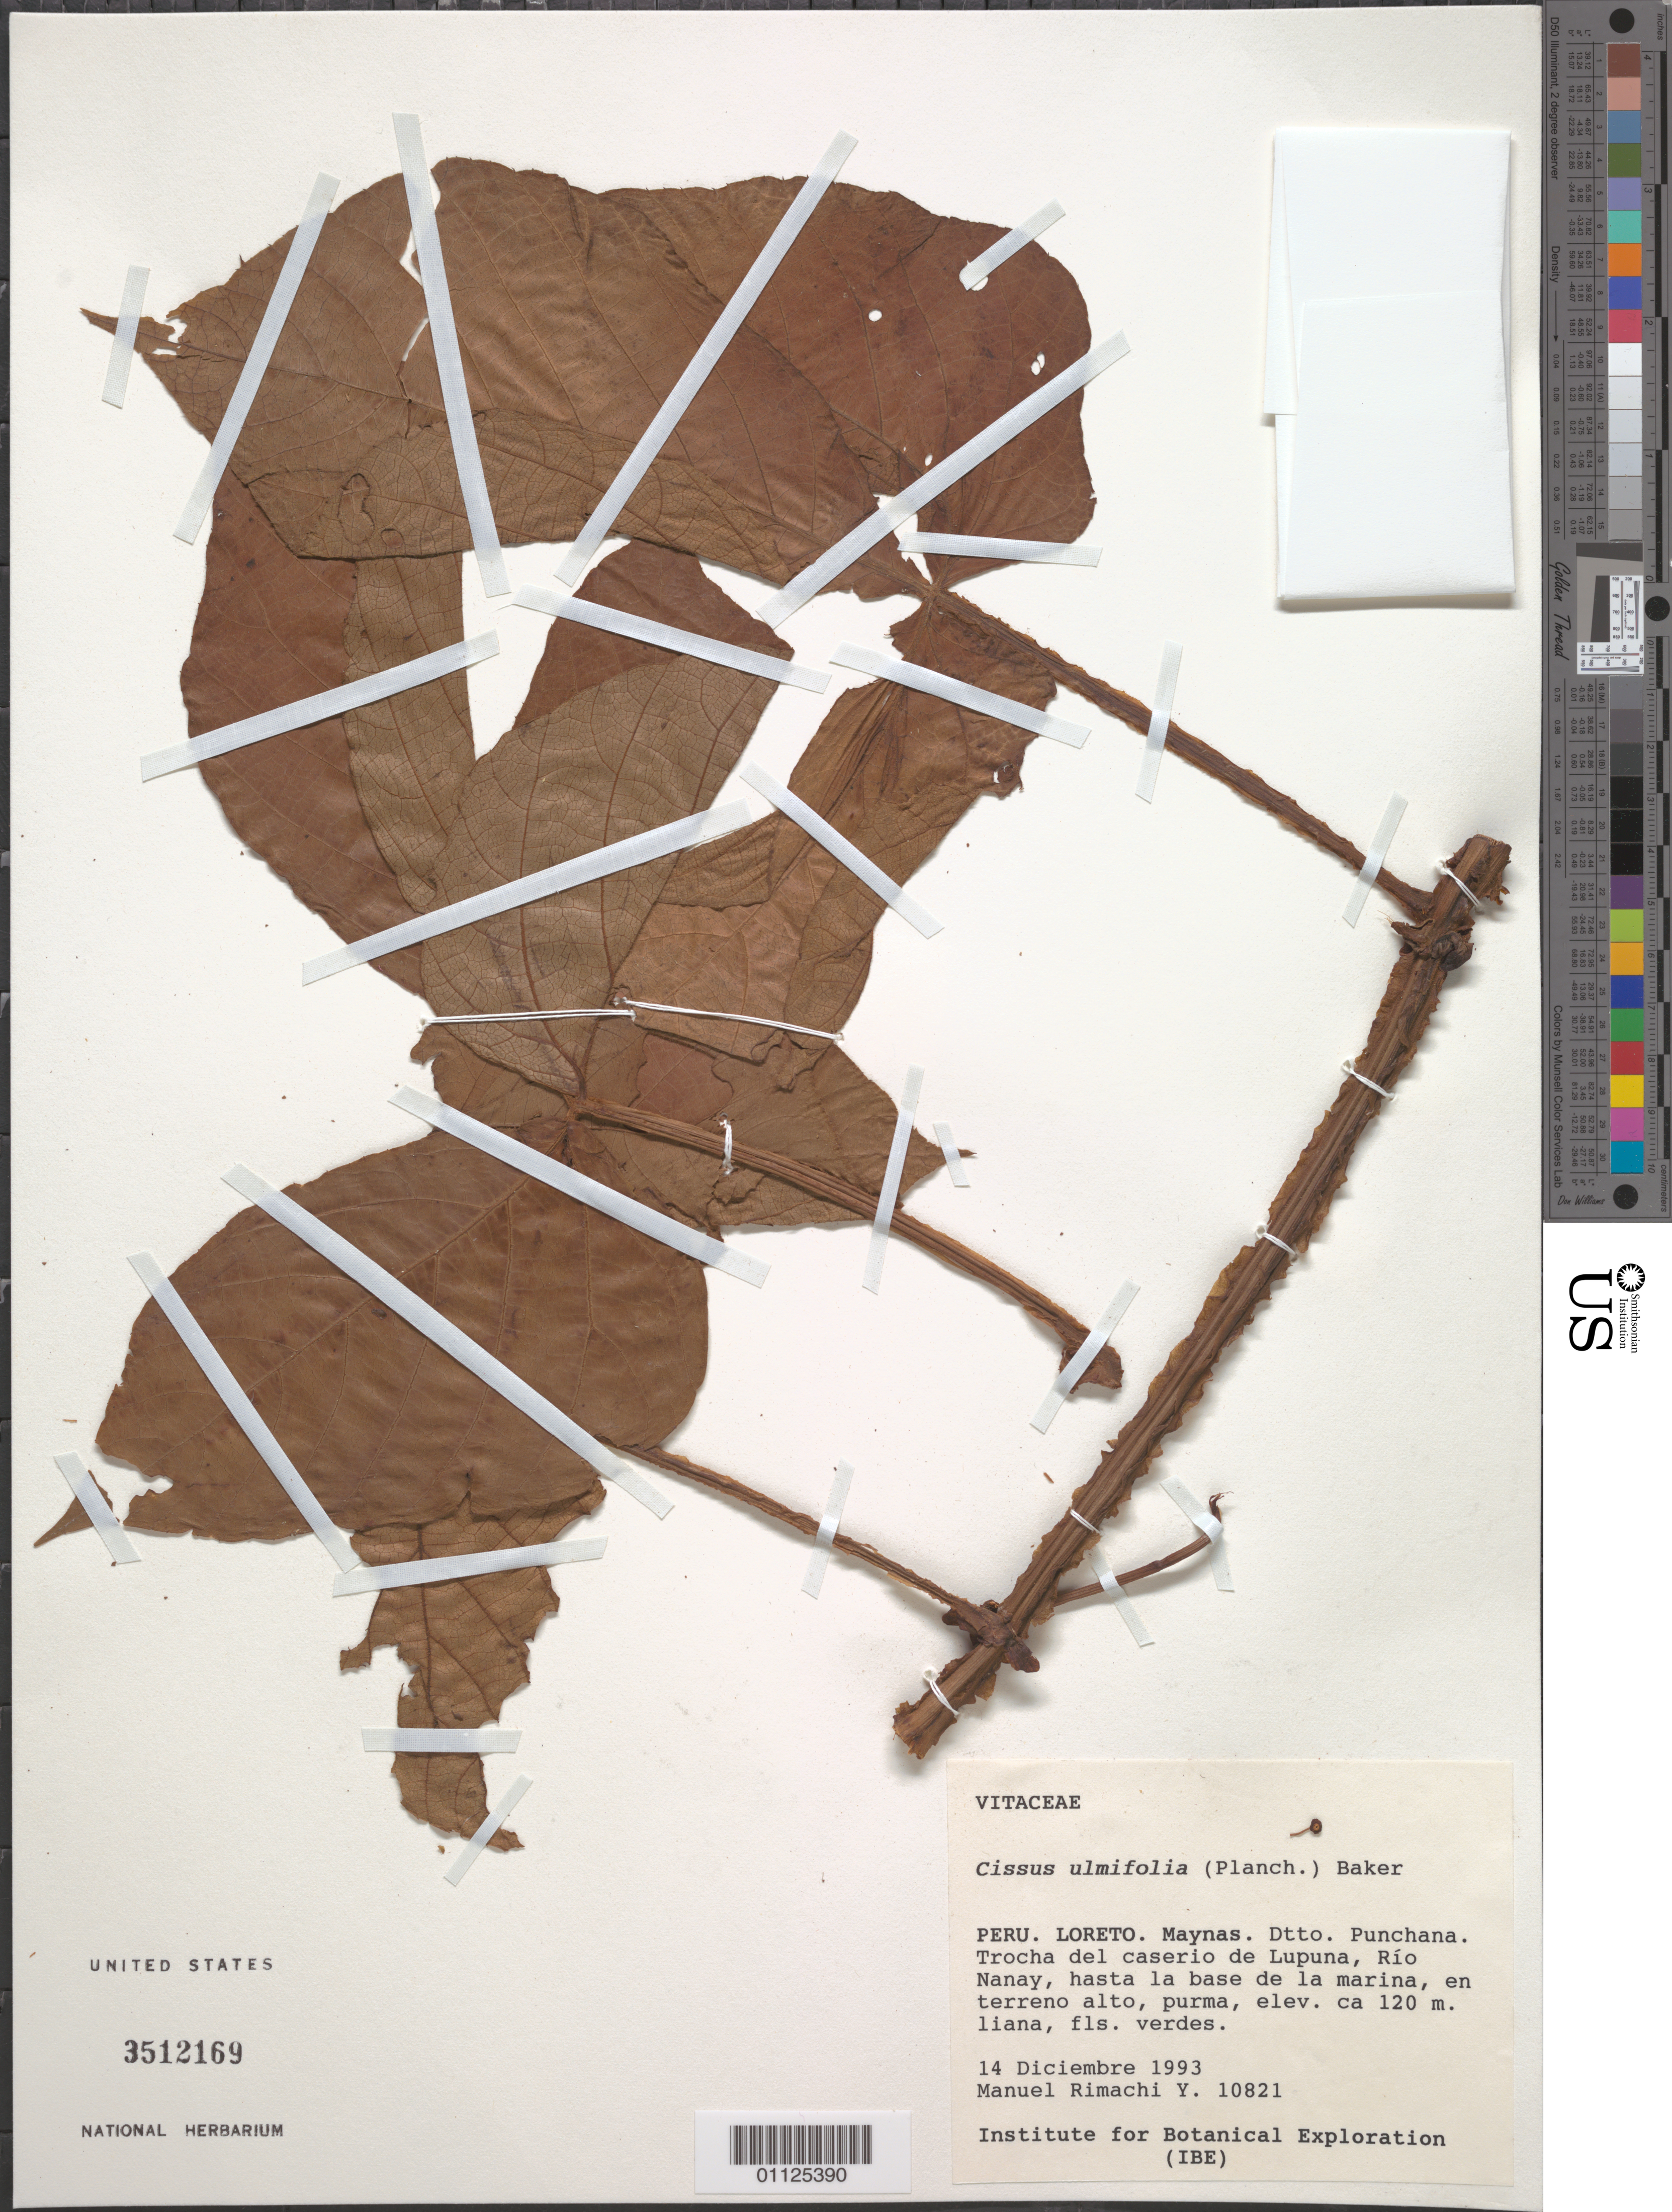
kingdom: Plantae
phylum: Tracheophyta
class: Magnoliopsida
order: Vitales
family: Vitaceae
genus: Cissus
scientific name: Cissus ulmifolia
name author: (Baker) Planch.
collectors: M. Rimachi Y.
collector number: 10821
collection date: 1993-12-14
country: Peru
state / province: Loreto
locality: Maynas. Dtto. Punchana. Trocha del caserio de Lupuna, Rio Nanay.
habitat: Liana.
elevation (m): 120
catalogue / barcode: US 3512169